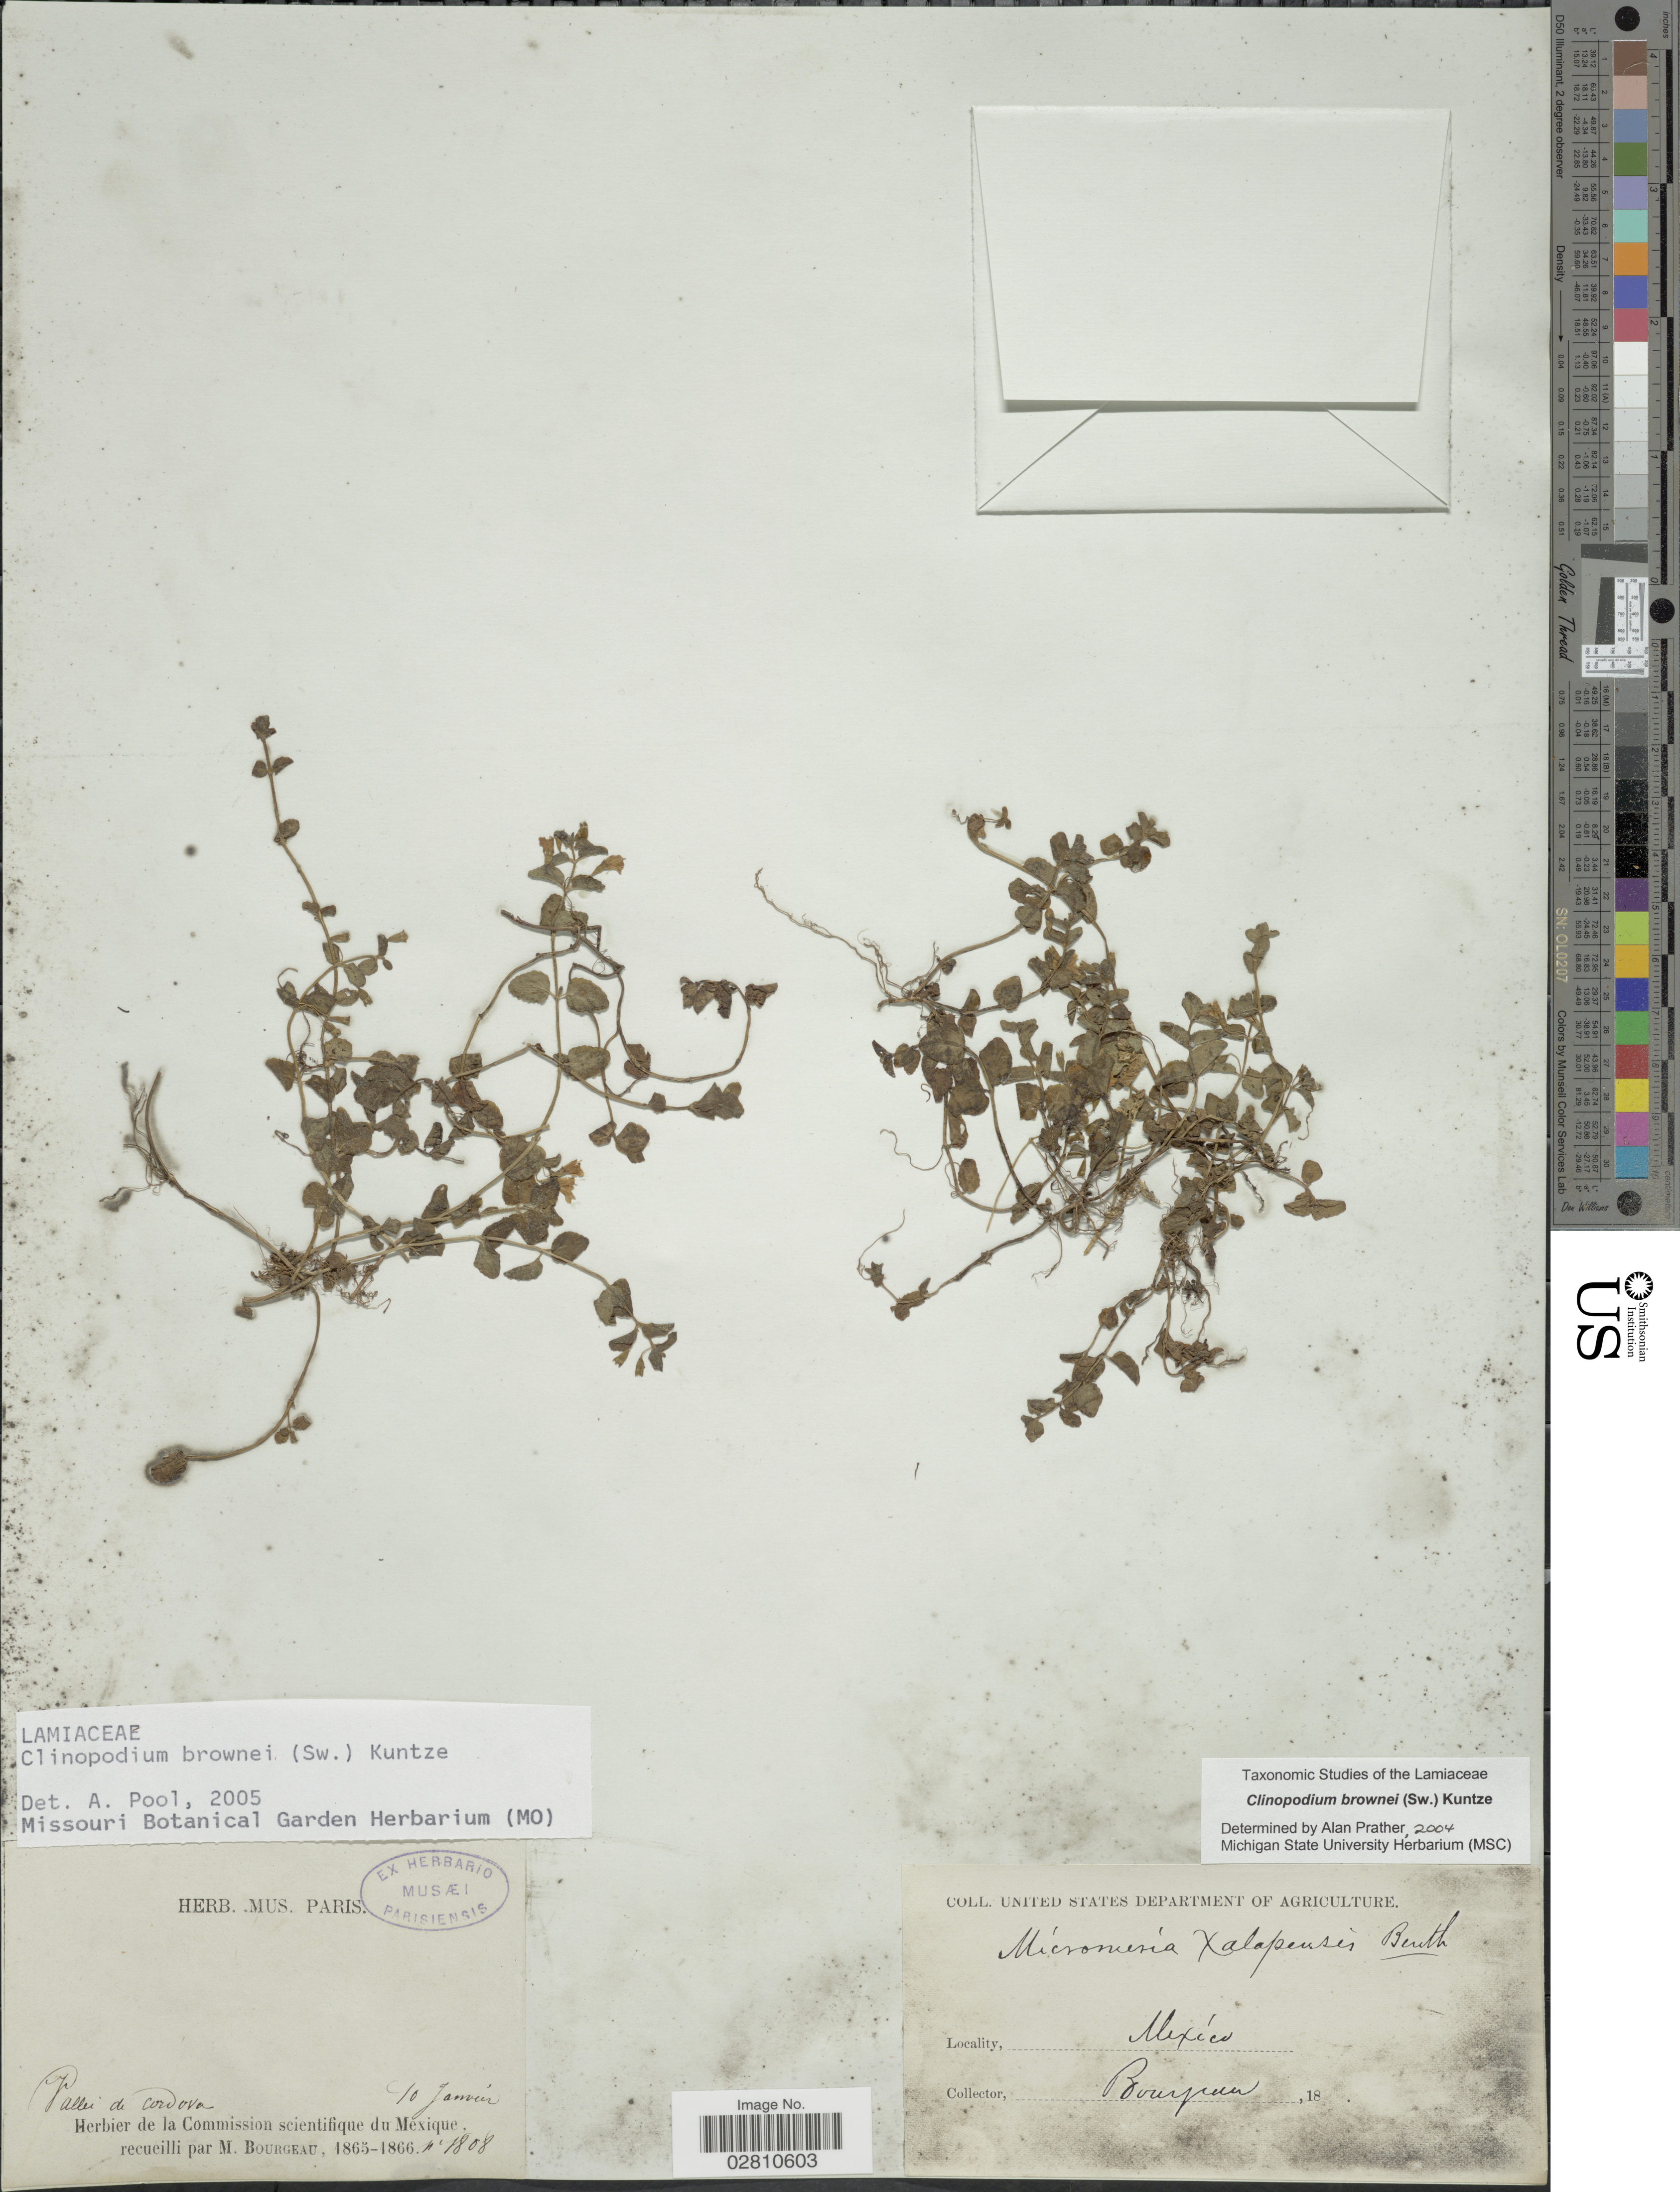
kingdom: Plantae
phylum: Tracheophyta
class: Magnoliopsida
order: Lamiales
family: Lamiaceae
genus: Clinopodium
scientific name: Clinopodium brownei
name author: (Sw.) Kuntze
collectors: M. Bourgeau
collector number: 1808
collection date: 1865-01-10/1866-01-10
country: Mexico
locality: Vallei de Cordova.